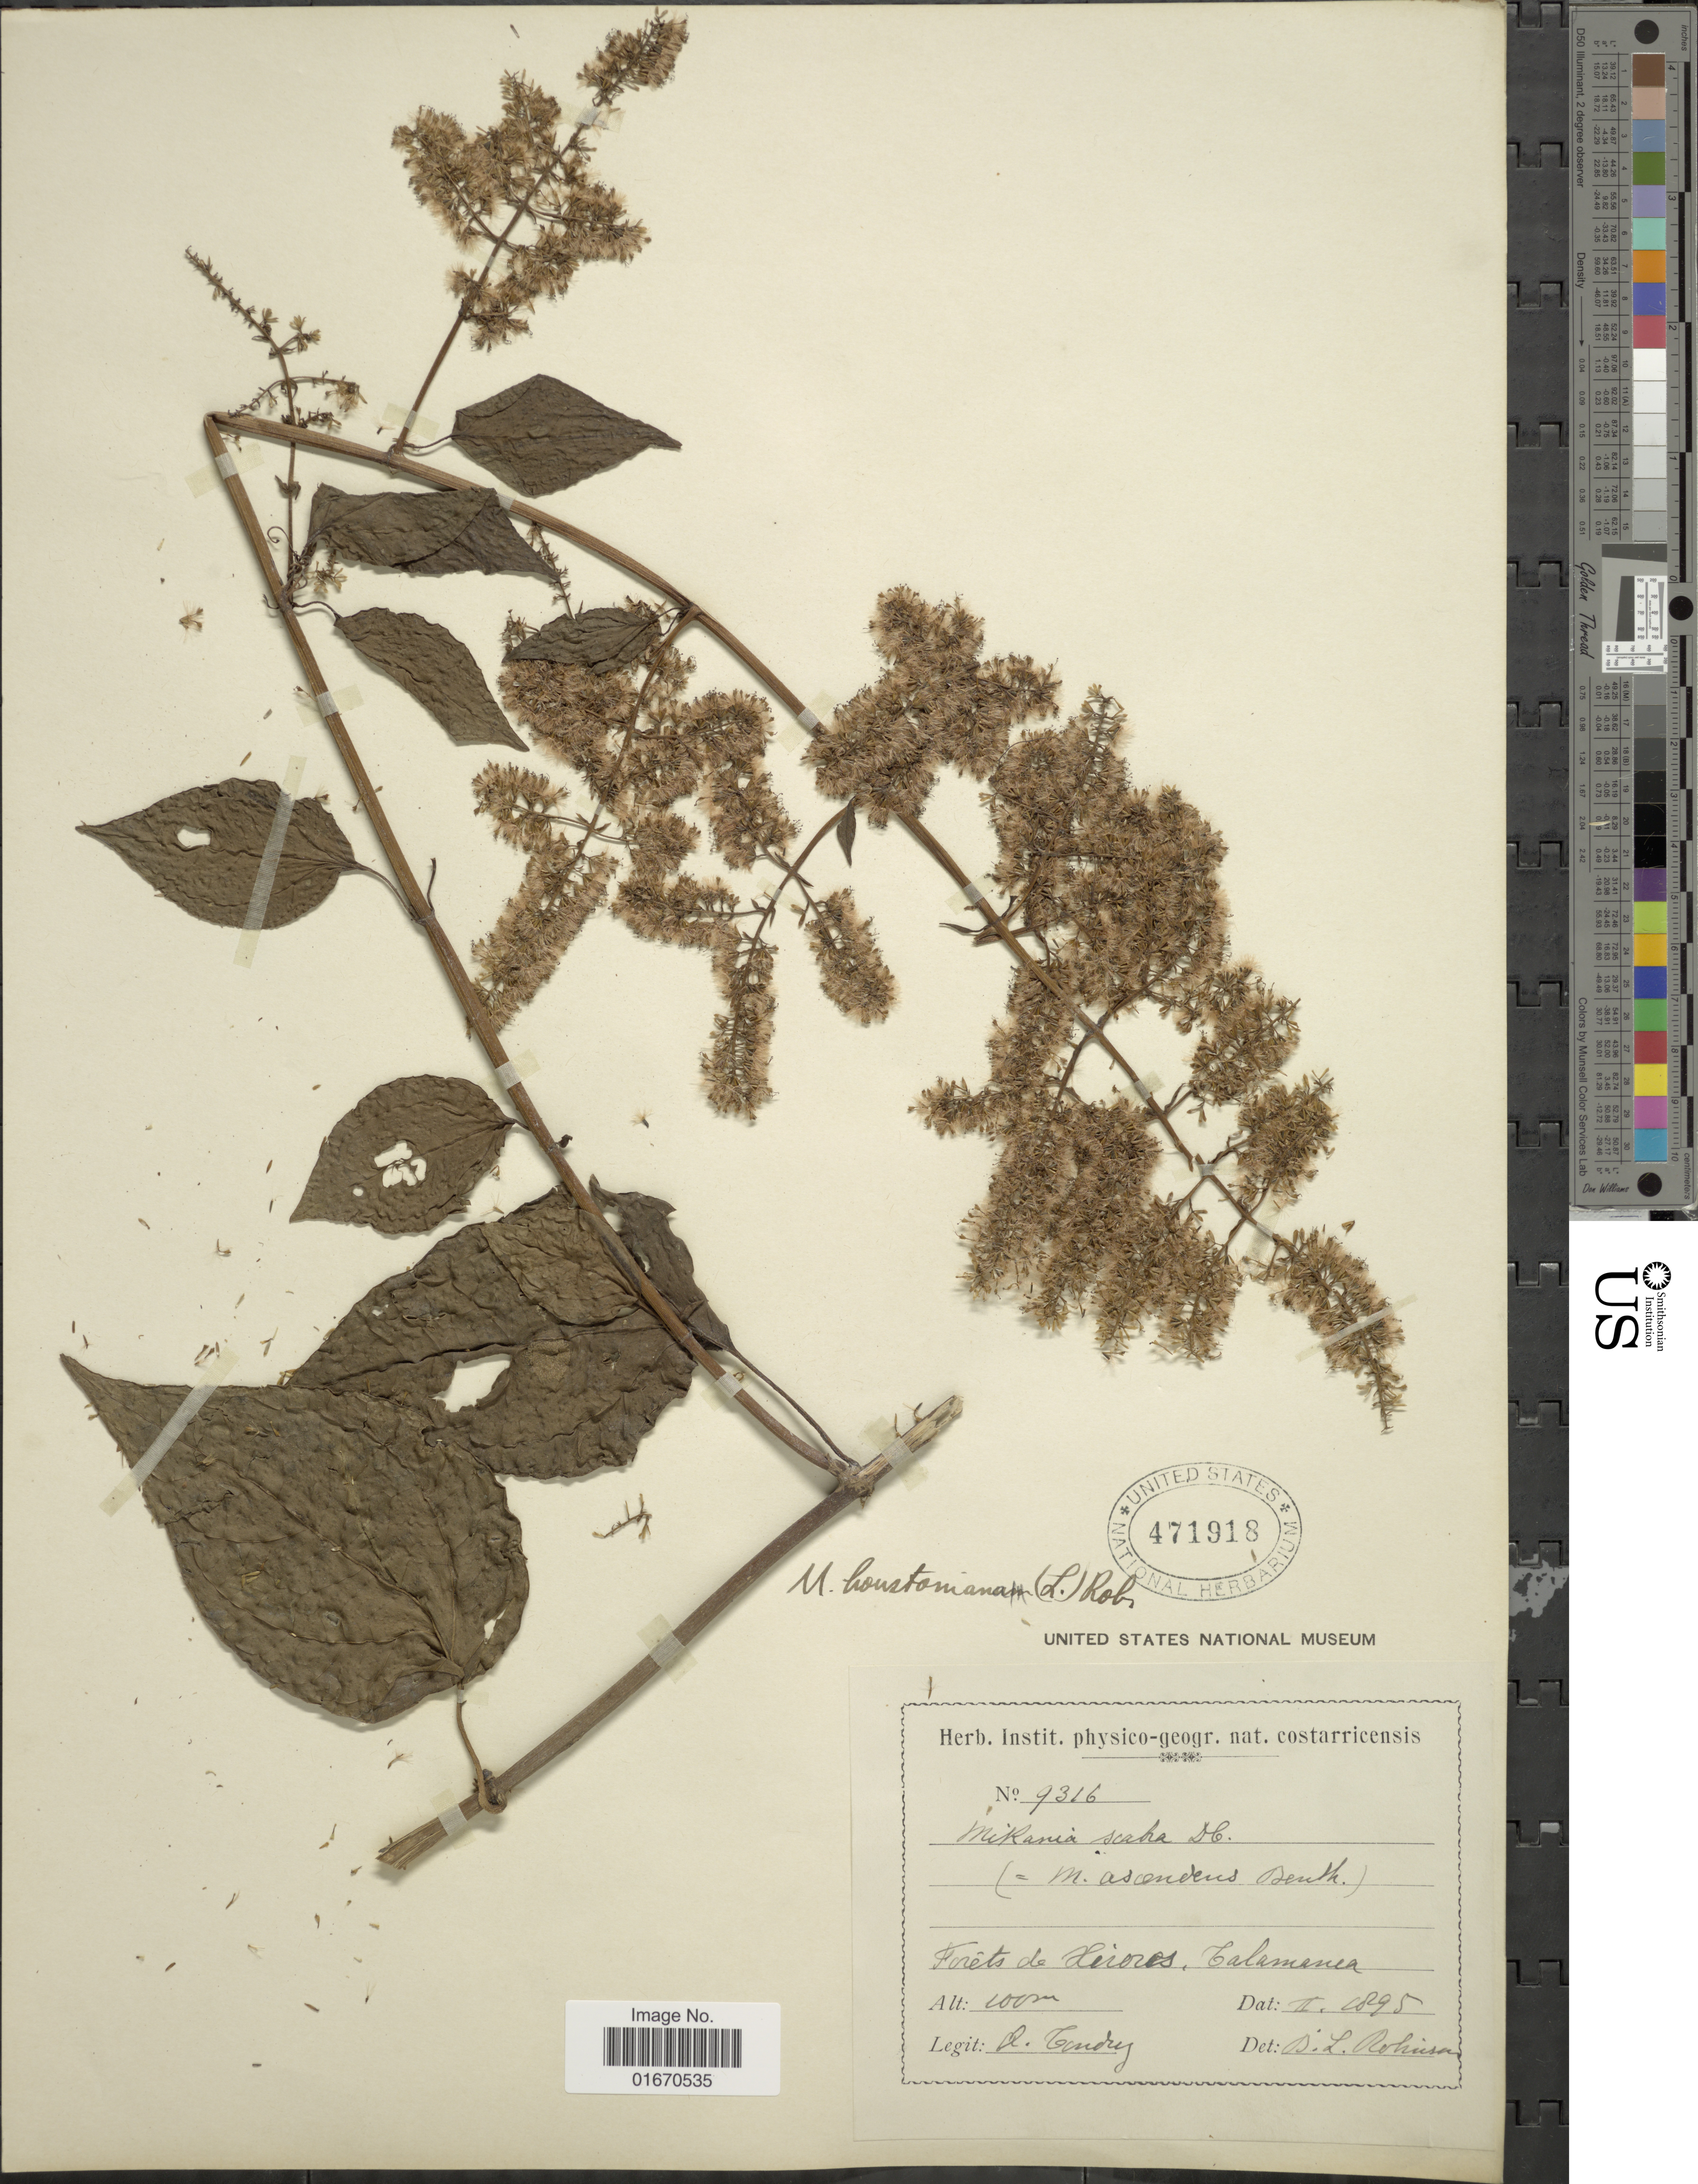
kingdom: Plantae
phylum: Tracheophyta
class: Magnoliopsida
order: Asterales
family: Asteraceae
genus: Mikania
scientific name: Mikania houstoniana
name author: (L.) B.L. Rob.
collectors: A. Tonduz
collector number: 9316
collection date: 1895-02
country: Costa Rica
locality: Forets de Hirores, Talamanca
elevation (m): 100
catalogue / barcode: US 471918